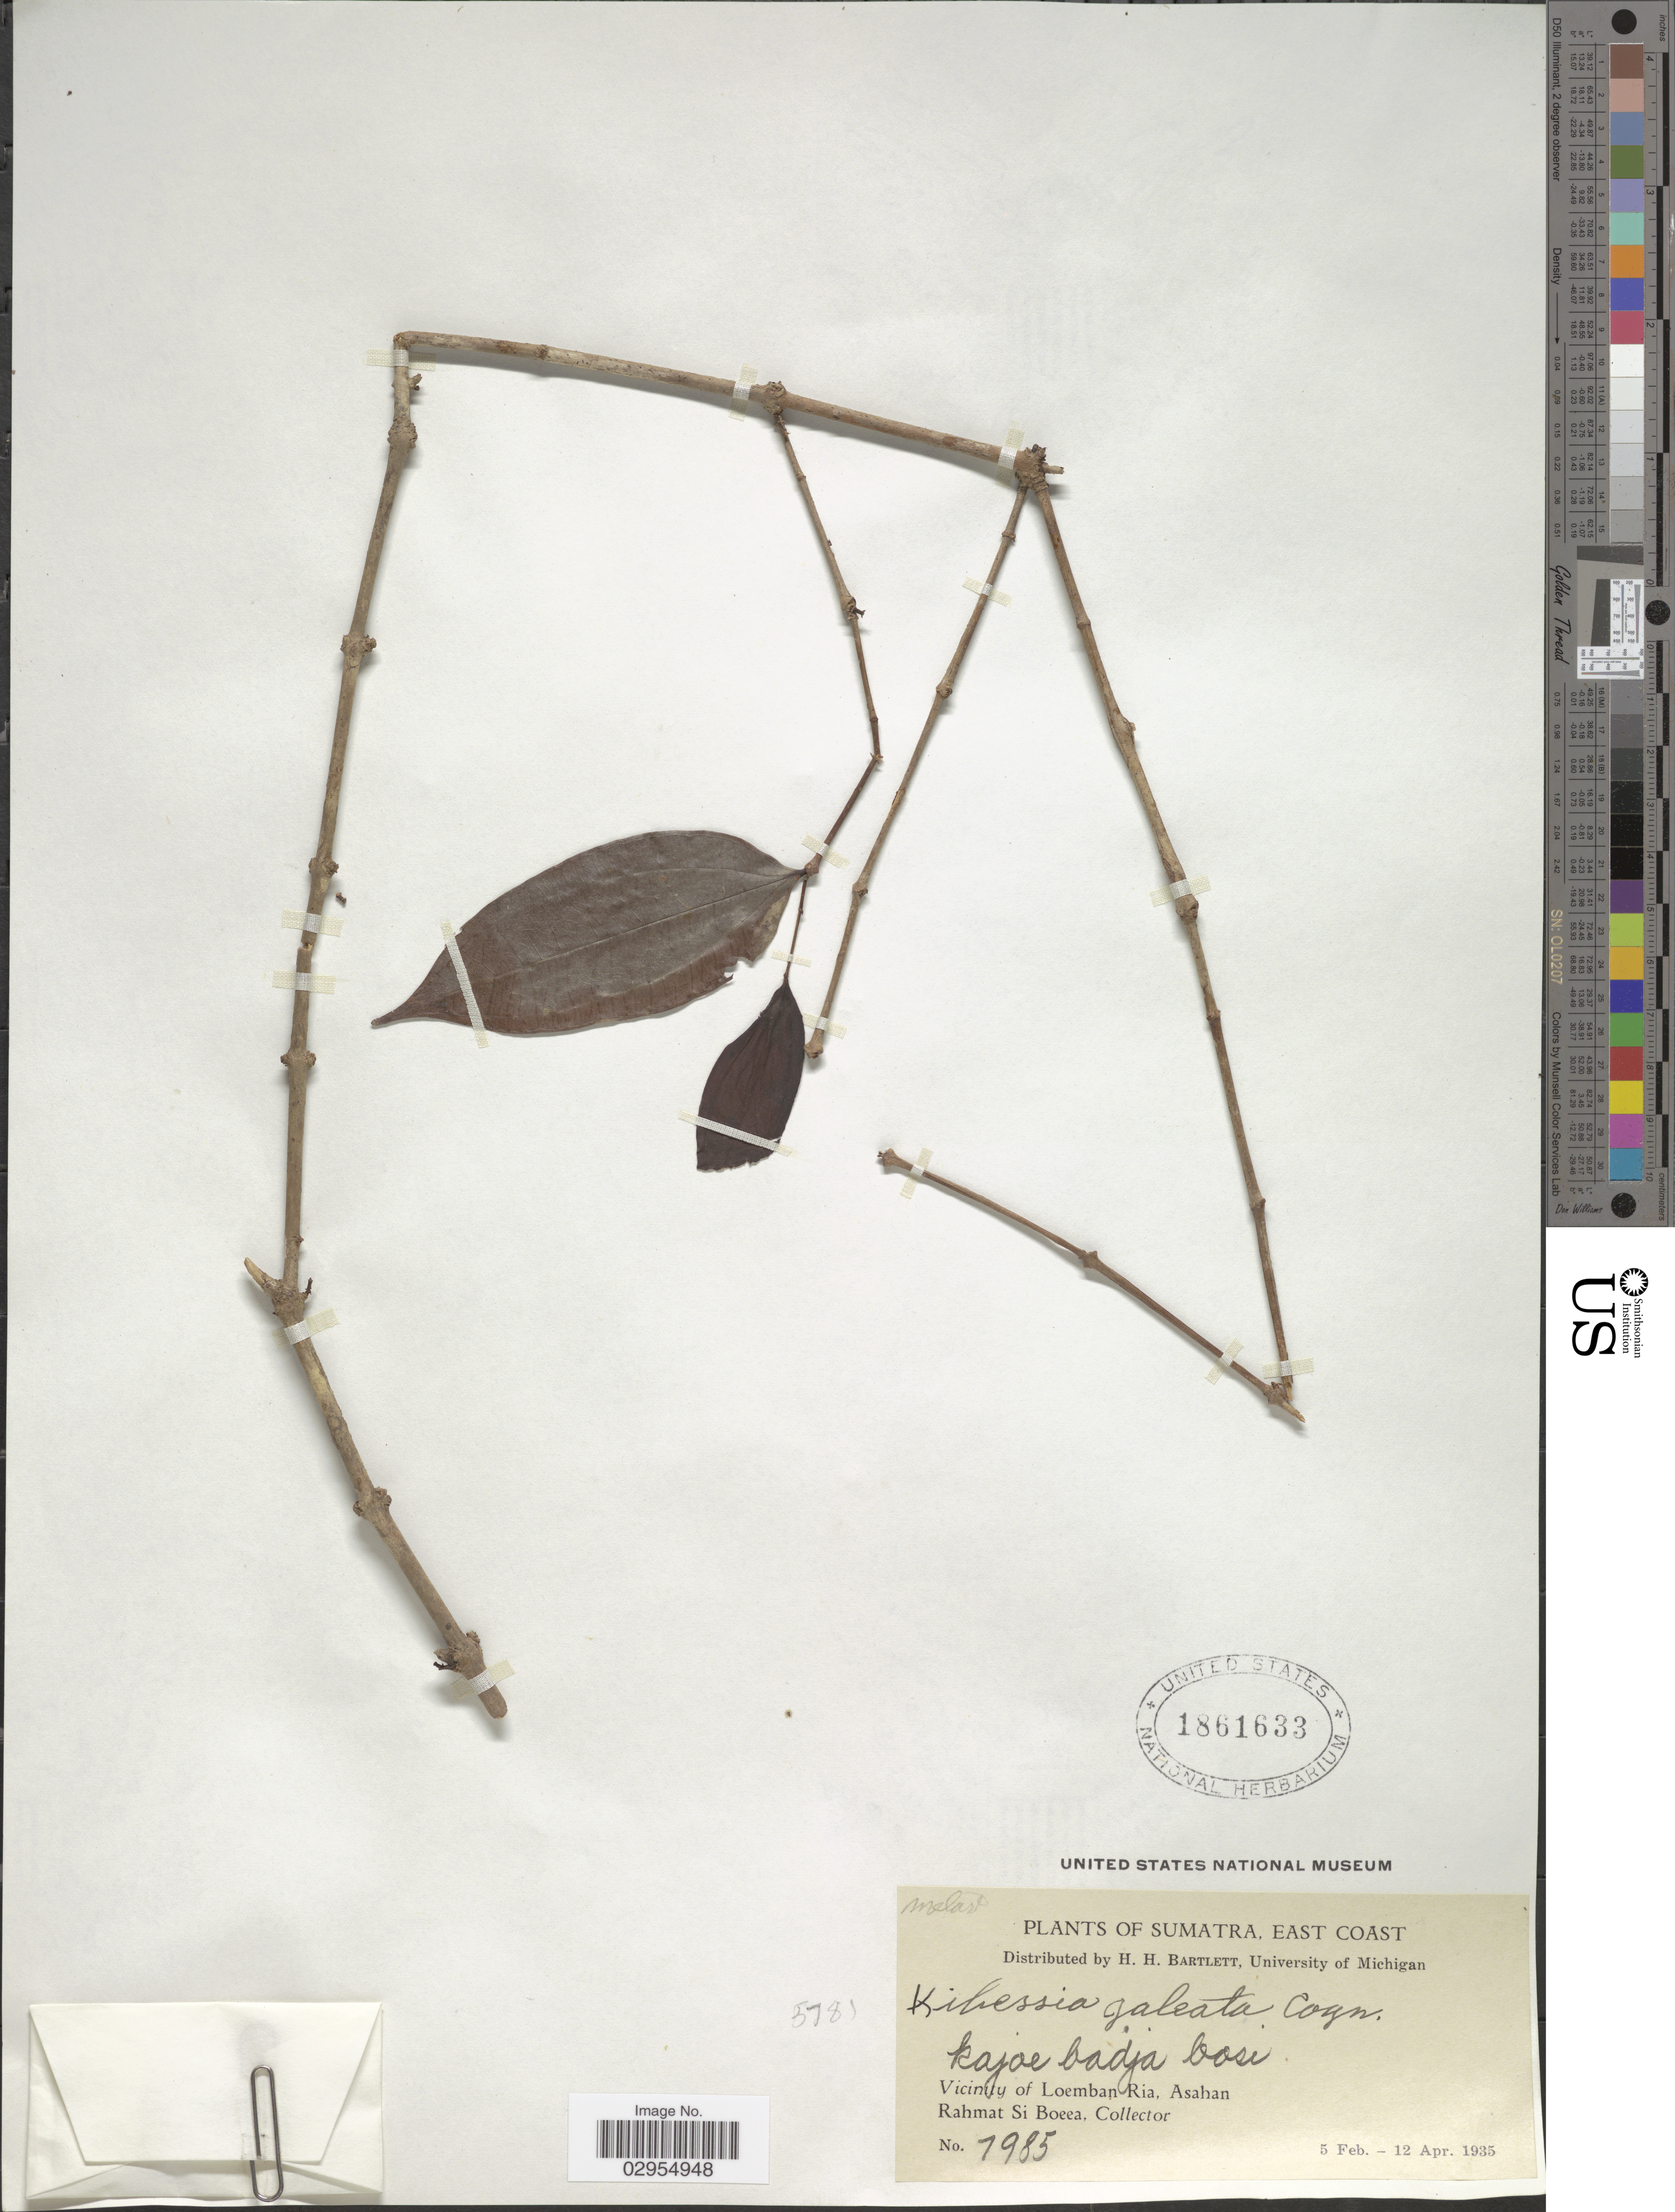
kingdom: Plantae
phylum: Tracheophyta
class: Magnoliopsida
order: Myrtales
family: Melastomataceae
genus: Pternandra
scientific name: Pternandra azurea var. azurea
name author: (Blume) Burkill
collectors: Rahmat Si Boeea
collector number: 7985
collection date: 1935-02-05/1935-04-12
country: Indonesia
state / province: Sumatra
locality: East Coast. Vicinity of Loemban Ria, Asahan.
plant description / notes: Cited by J.F. Maxwell, Gard. Bull. Sing. 34(1): 18. 1981.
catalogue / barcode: US 1861633